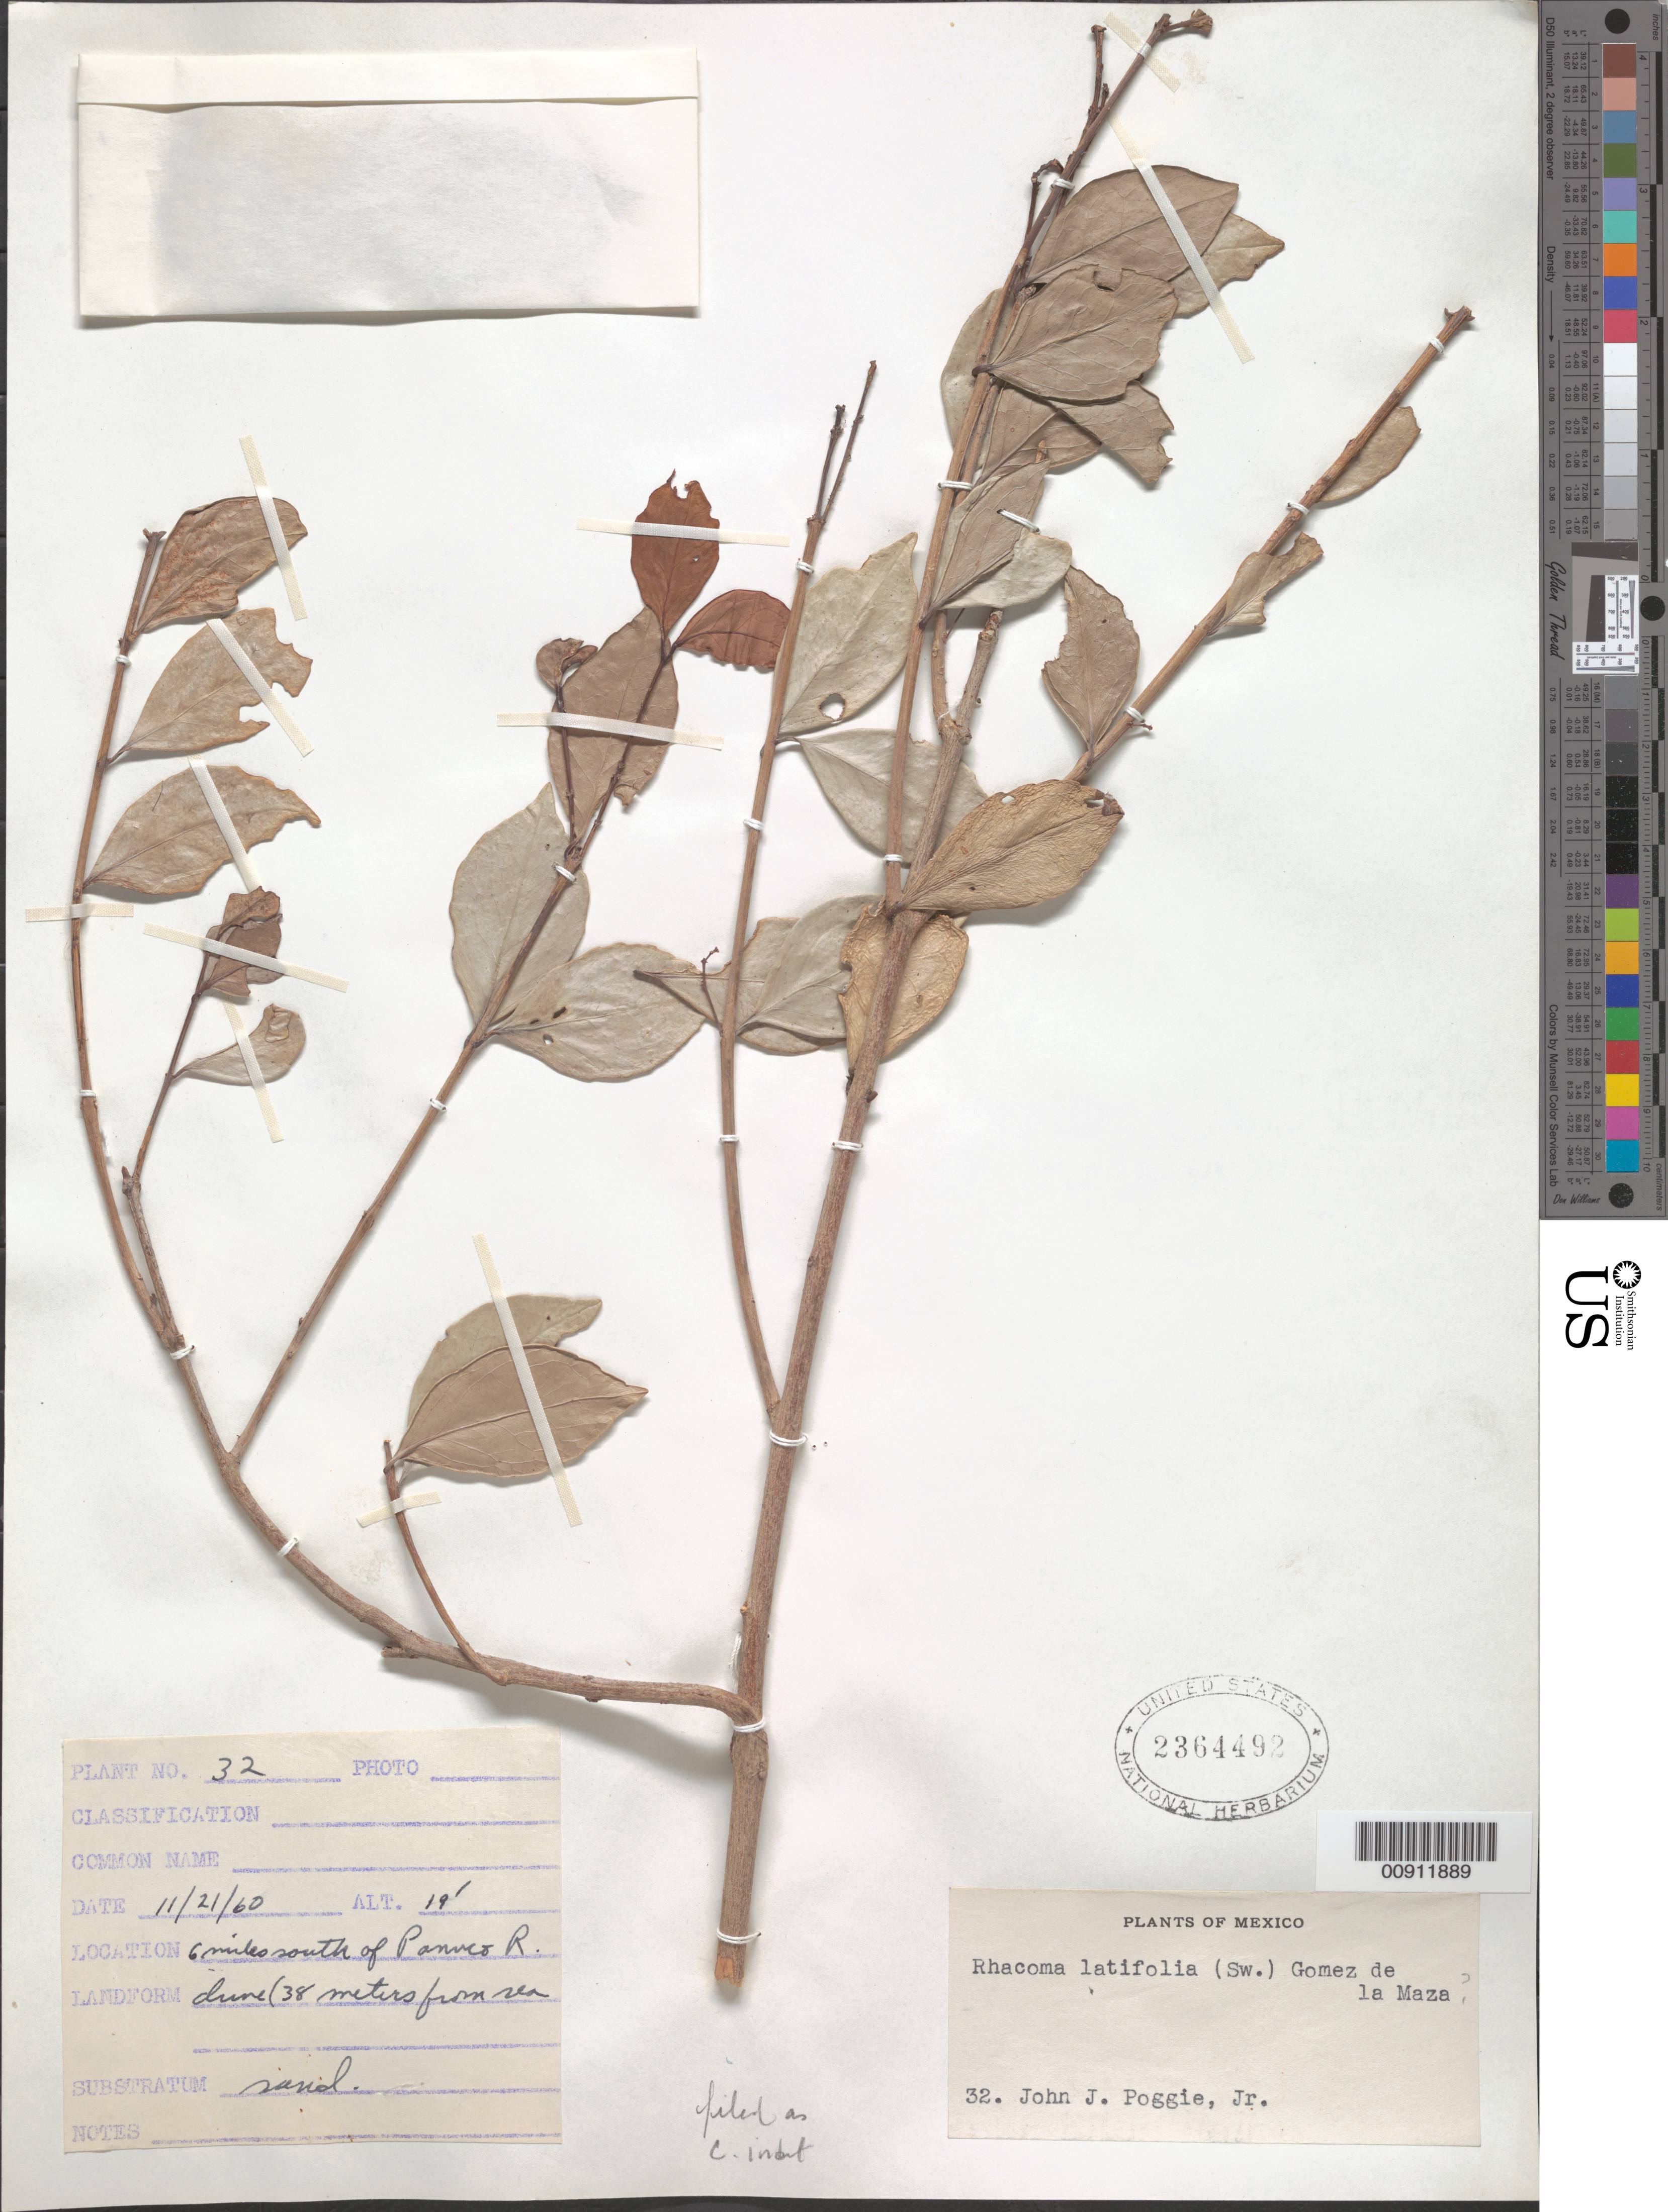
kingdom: Plantae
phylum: Tracheophyta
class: Magnoliopsida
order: Celastrales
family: Celastraceae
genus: Crossopetalum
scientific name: Crossopetalum sp.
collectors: J. Poggie Jr.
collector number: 32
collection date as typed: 21 Nov 1960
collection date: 1960-11-21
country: Mexico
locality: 6 miles south of Panuco R.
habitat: Dune (38 meters from sea). Substratum sand.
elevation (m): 6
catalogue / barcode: US 2364492